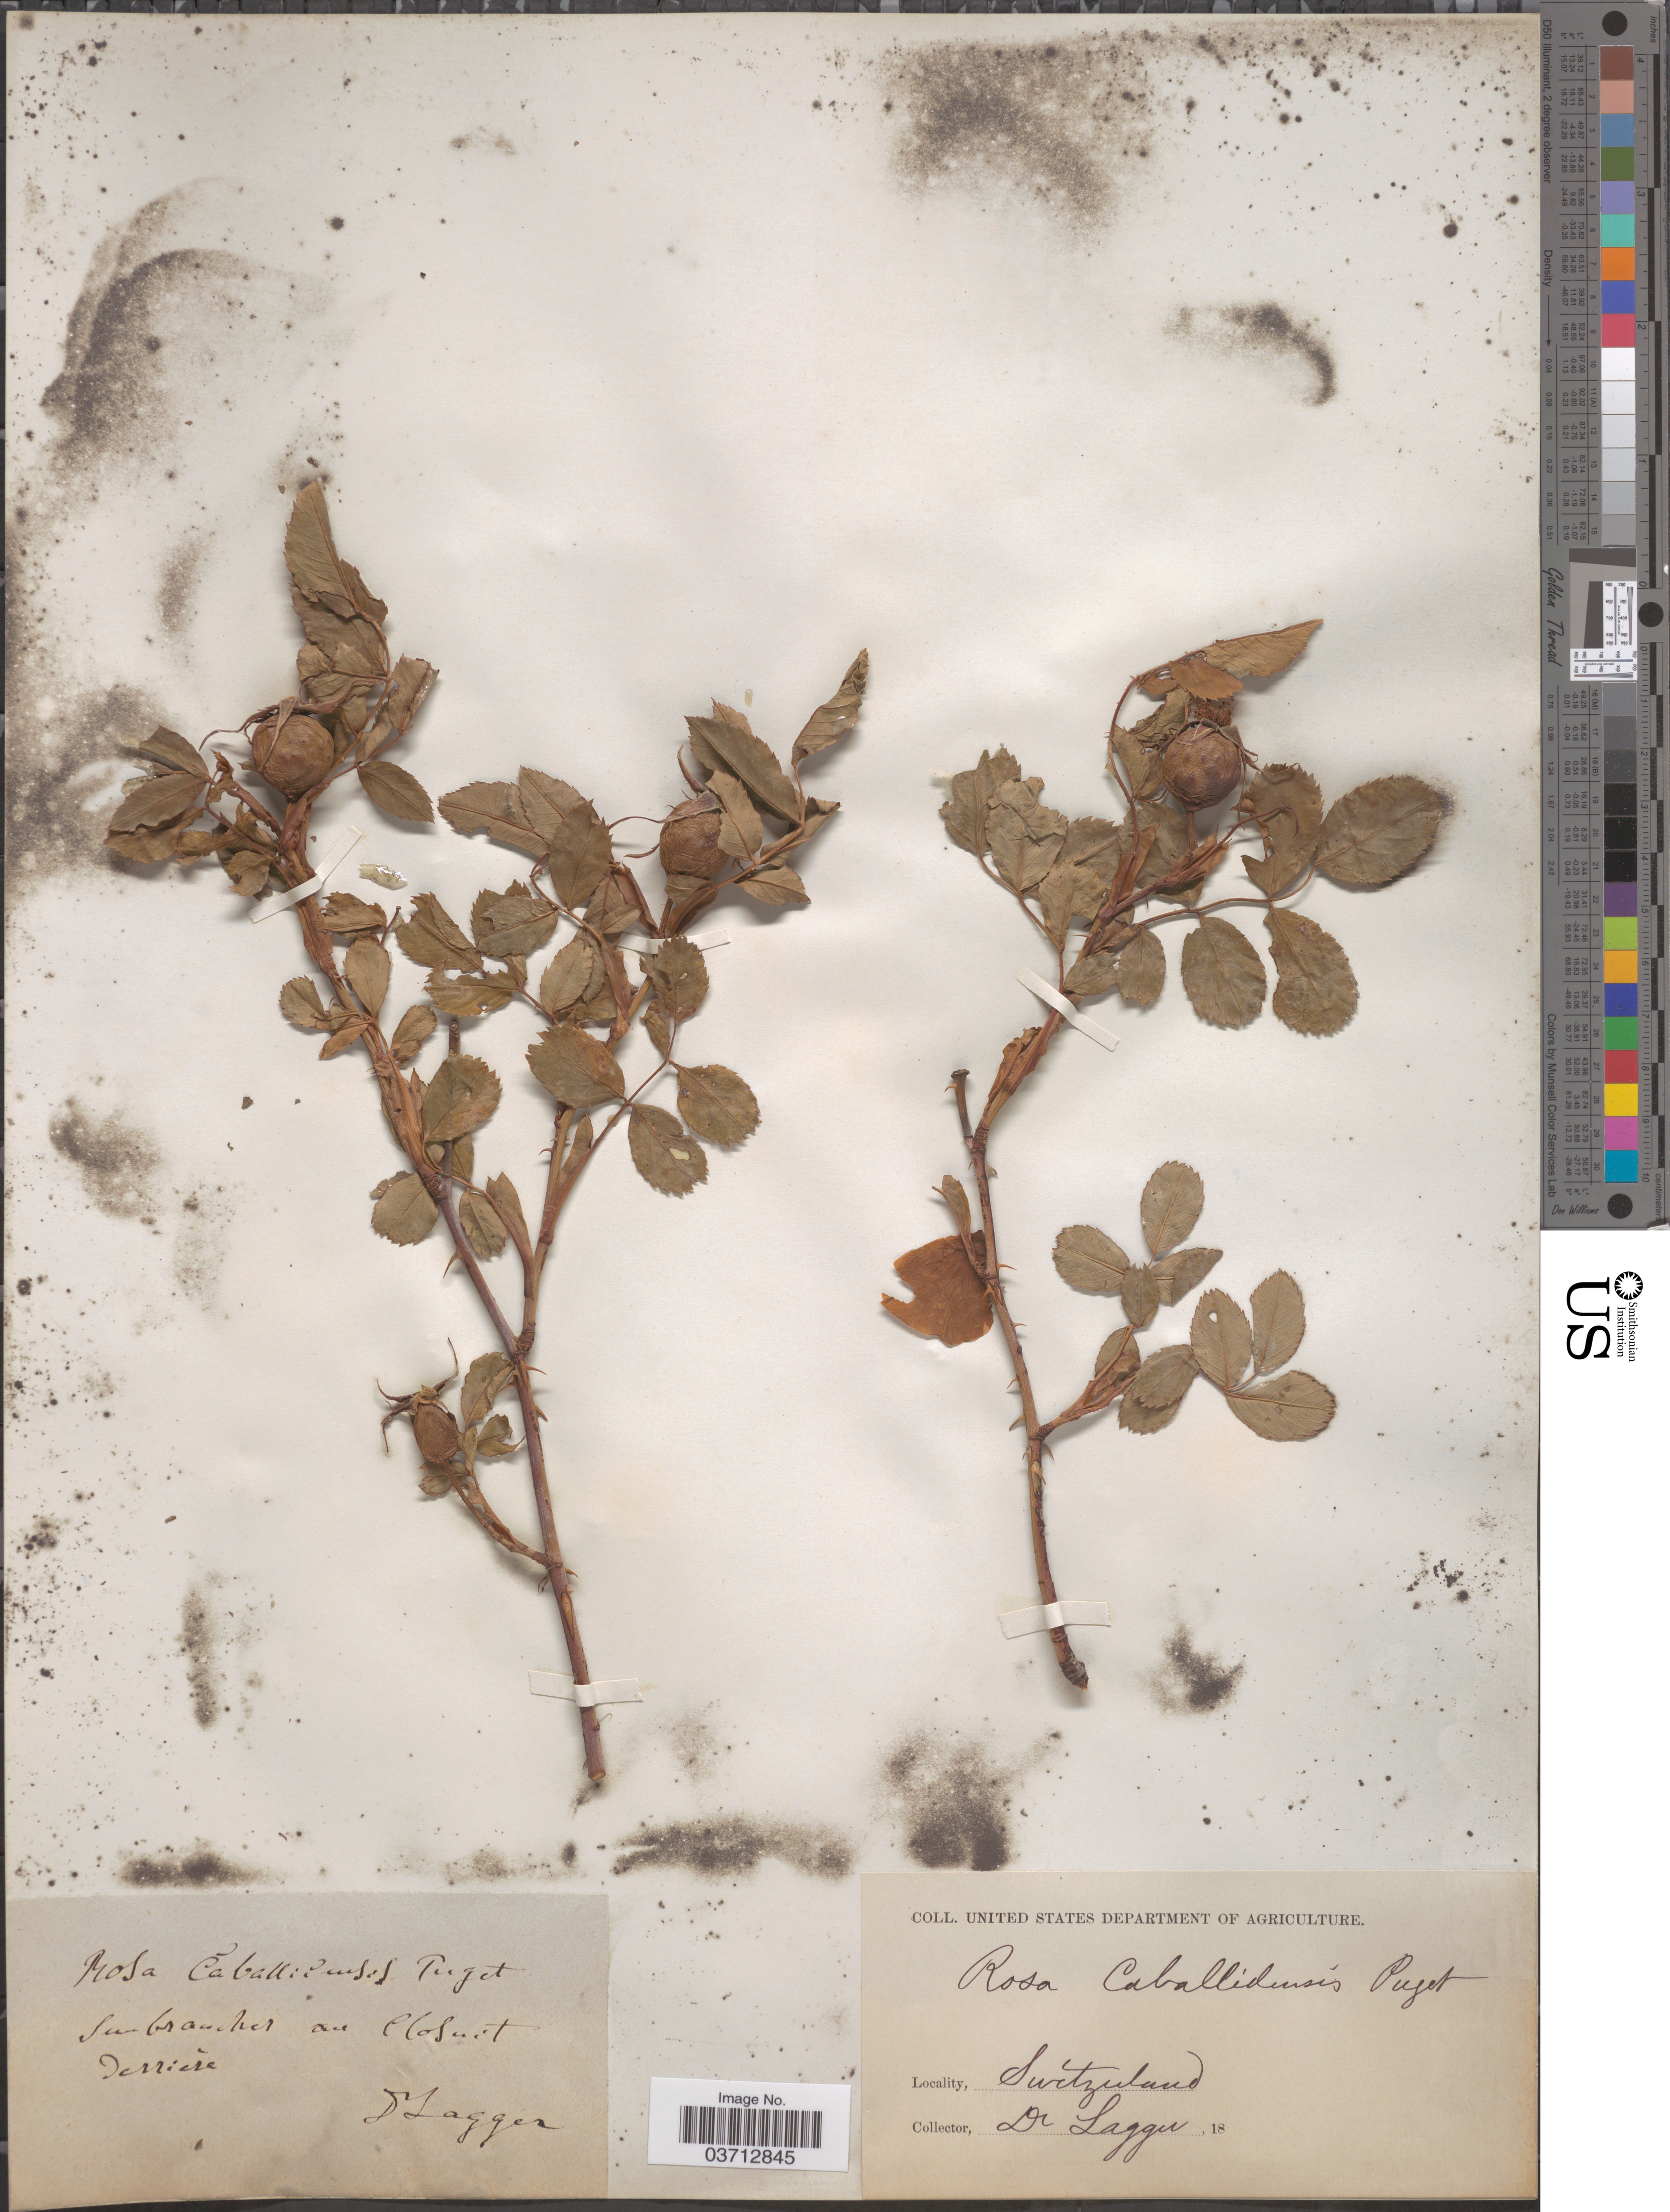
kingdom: Plantae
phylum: Tracheophyta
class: Magnoliopsida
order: Rosales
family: Rosaceae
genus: Rosa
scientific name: Rosa caballicensis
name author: Puget ex Déségl.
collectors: F. J. Lagger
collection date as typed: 18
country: Switzerland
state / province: Valais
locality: Sur branches au Closuit derrière.